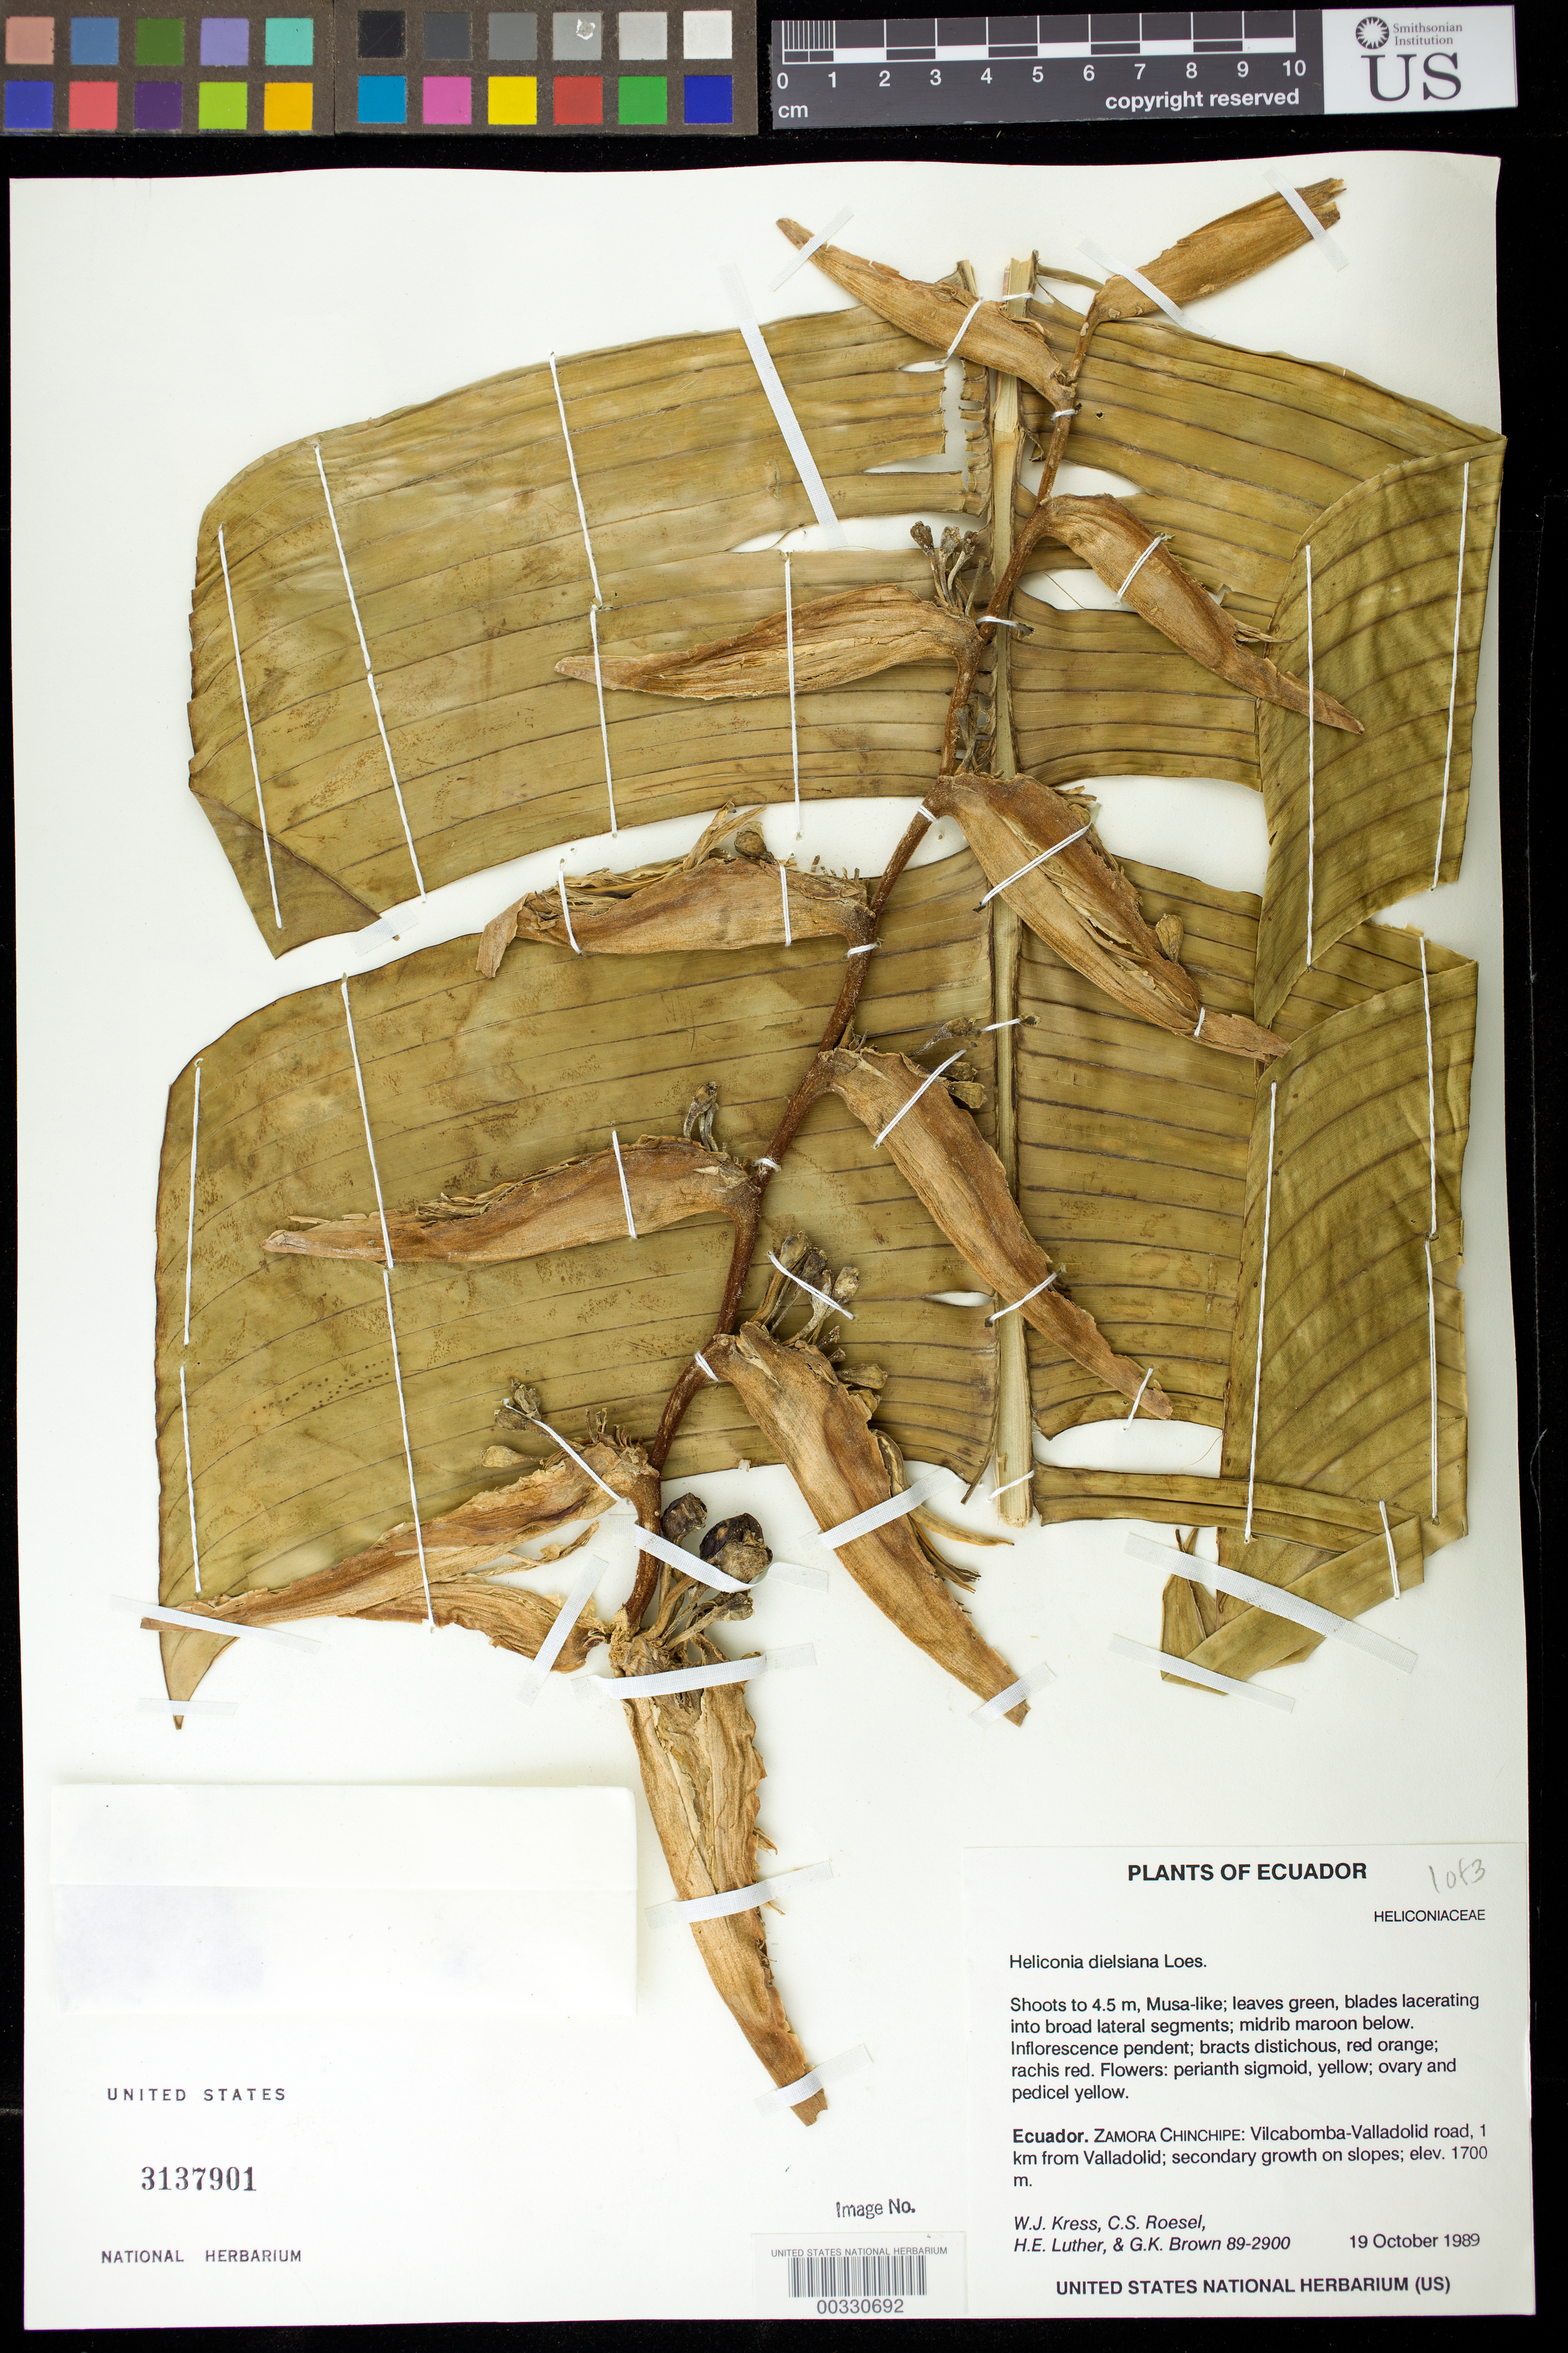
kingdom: Plantae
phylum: Tracheophyta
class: Liliopsida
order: Zingiberales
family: Heliconiaceae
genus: Heliconia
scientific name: Heliconia dielsiana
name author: Loes.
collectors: W. J. Kress, C. S. Roesel, Harry E. Luther & G. K. Brown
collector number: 89-2900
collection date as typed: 19 Oct 1989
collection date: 1989-10-19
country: Ecuador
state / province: Zamora-Chinchipe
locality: Vilcabomba-VilLadolid road, 1 km from valLadolid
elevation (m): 1700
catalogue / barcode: US 3137901